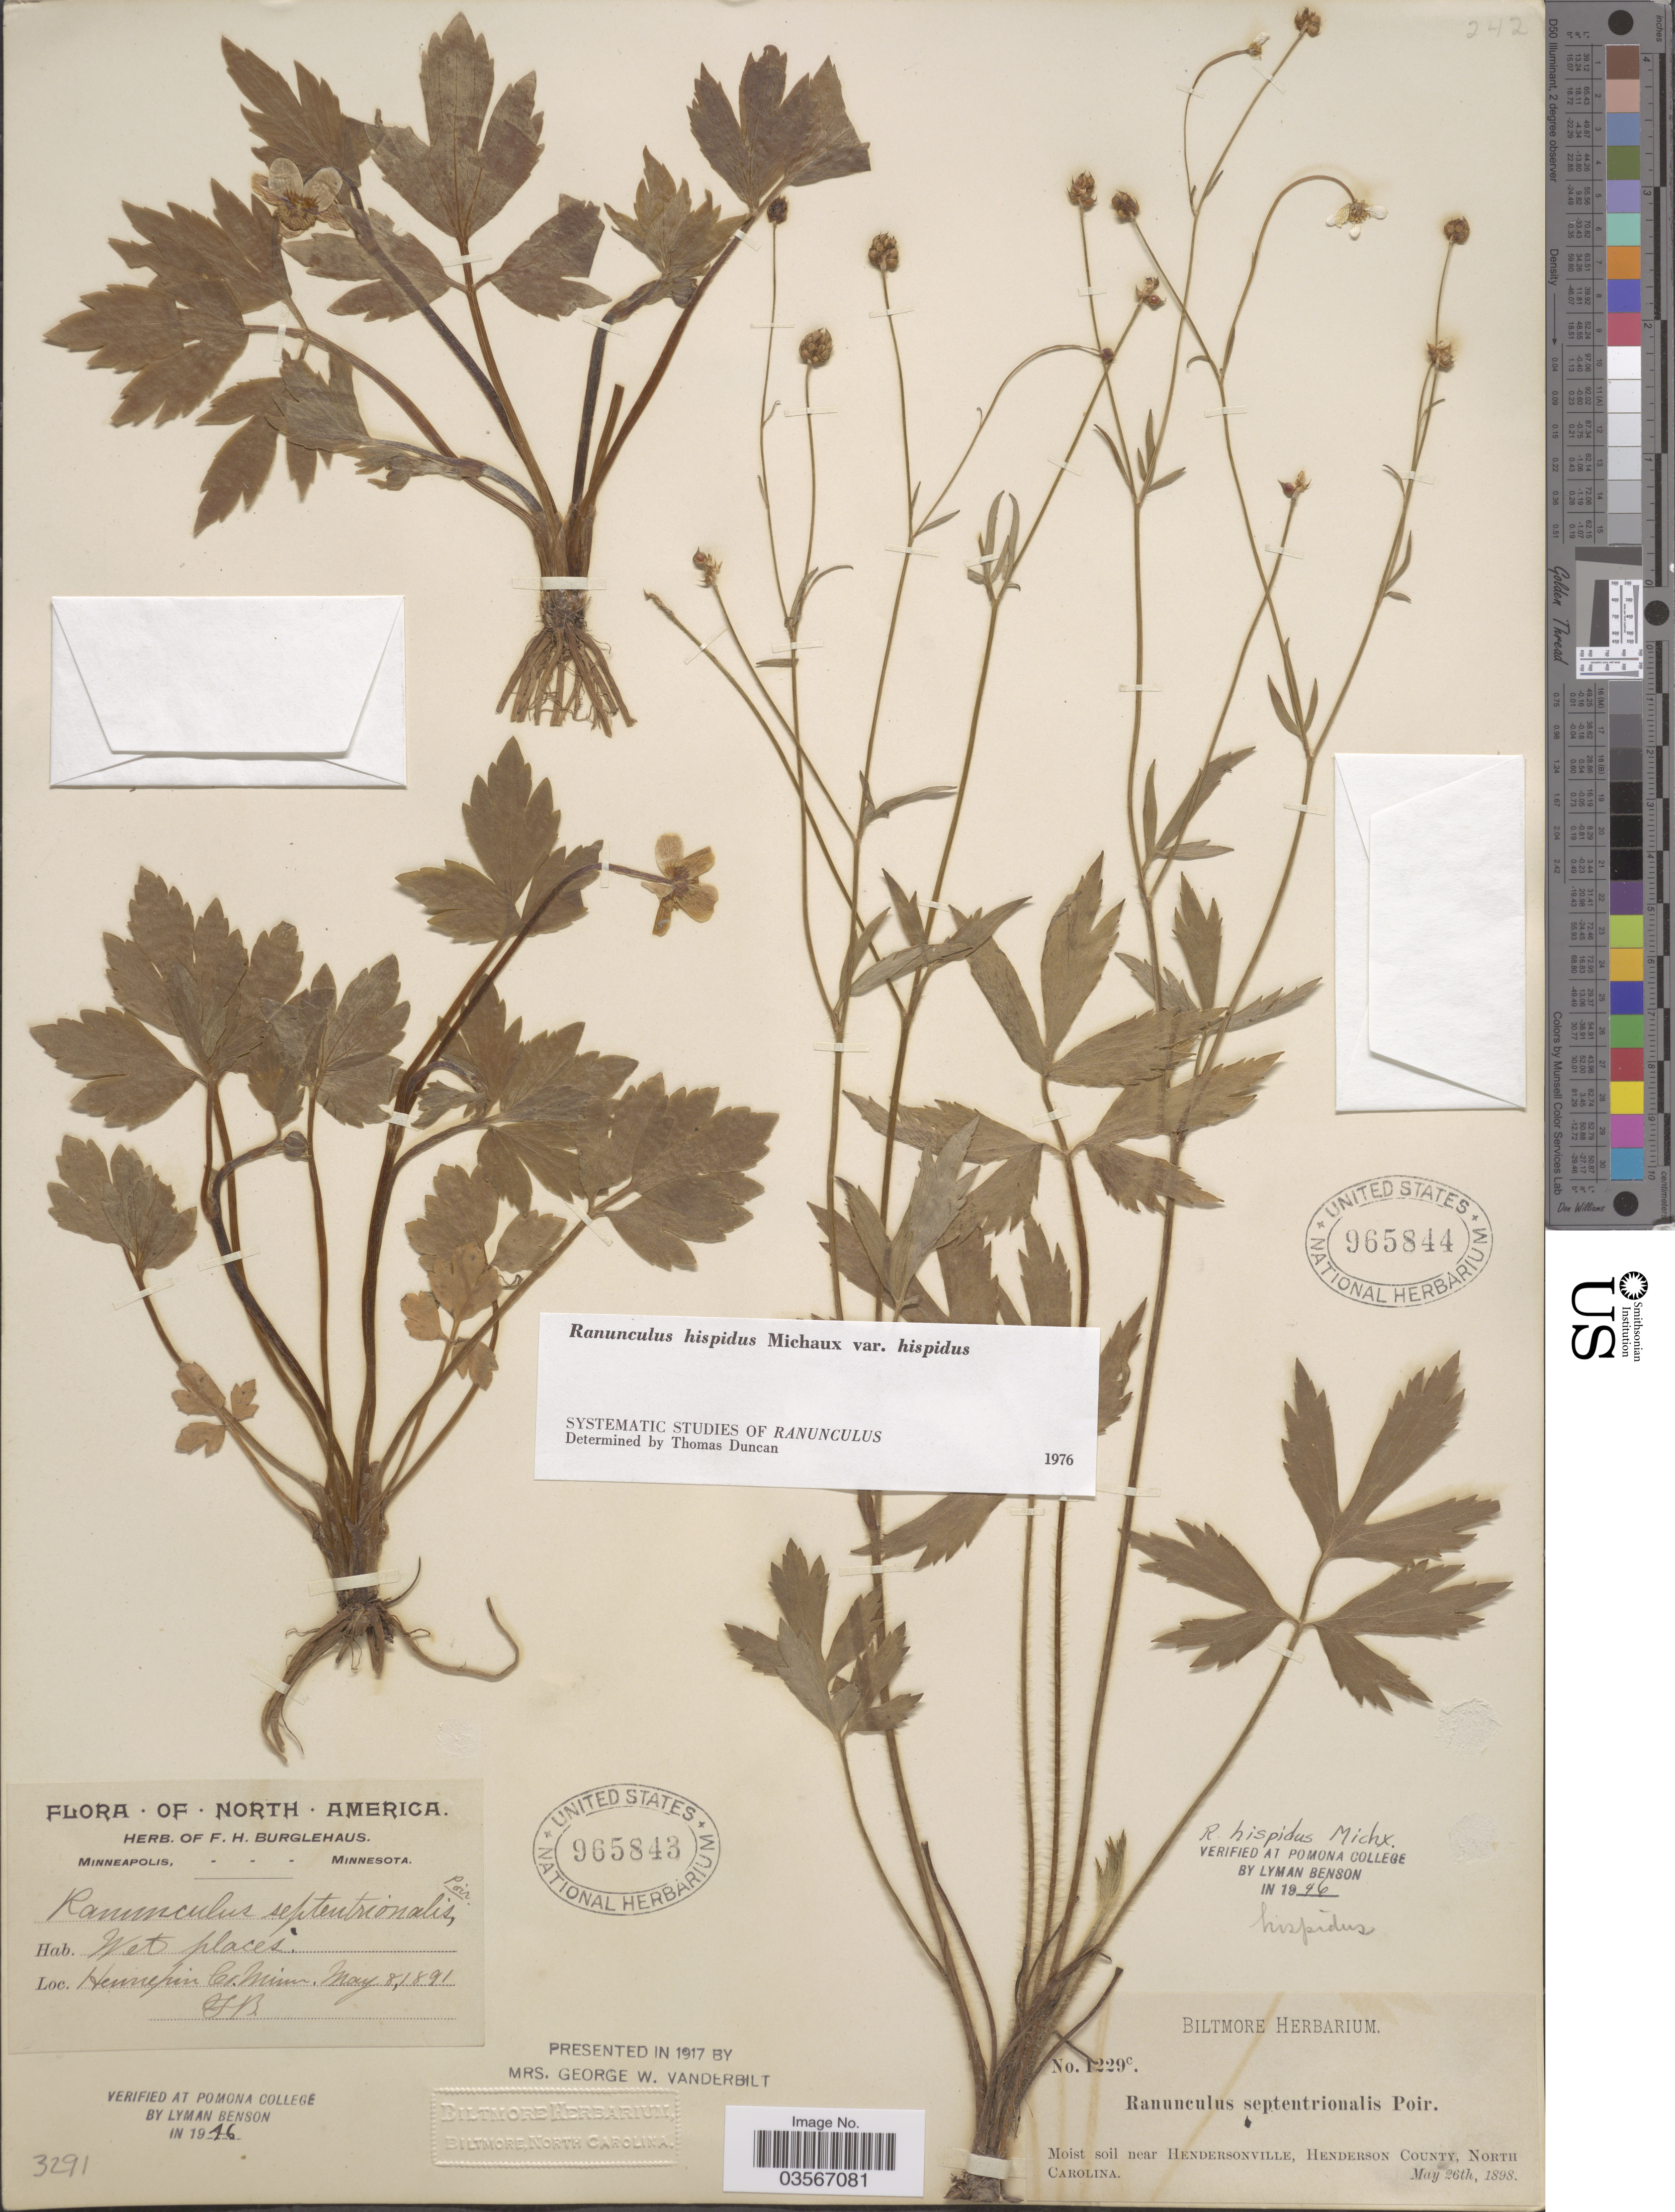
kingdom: Plantae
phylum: Tracheophyta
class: Magnoliopsida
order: Ranunculales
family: Ranunculaceae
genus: Ranunculus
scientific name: Ranunculus hispidus var. hispidus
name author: Michx.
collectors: ex herb. Biltmore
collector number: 1229c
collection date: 1898-05-26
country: United States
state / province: North Carolina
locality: Moist soil near Hendersonville, Henderson County.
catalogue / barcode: US 965844-2